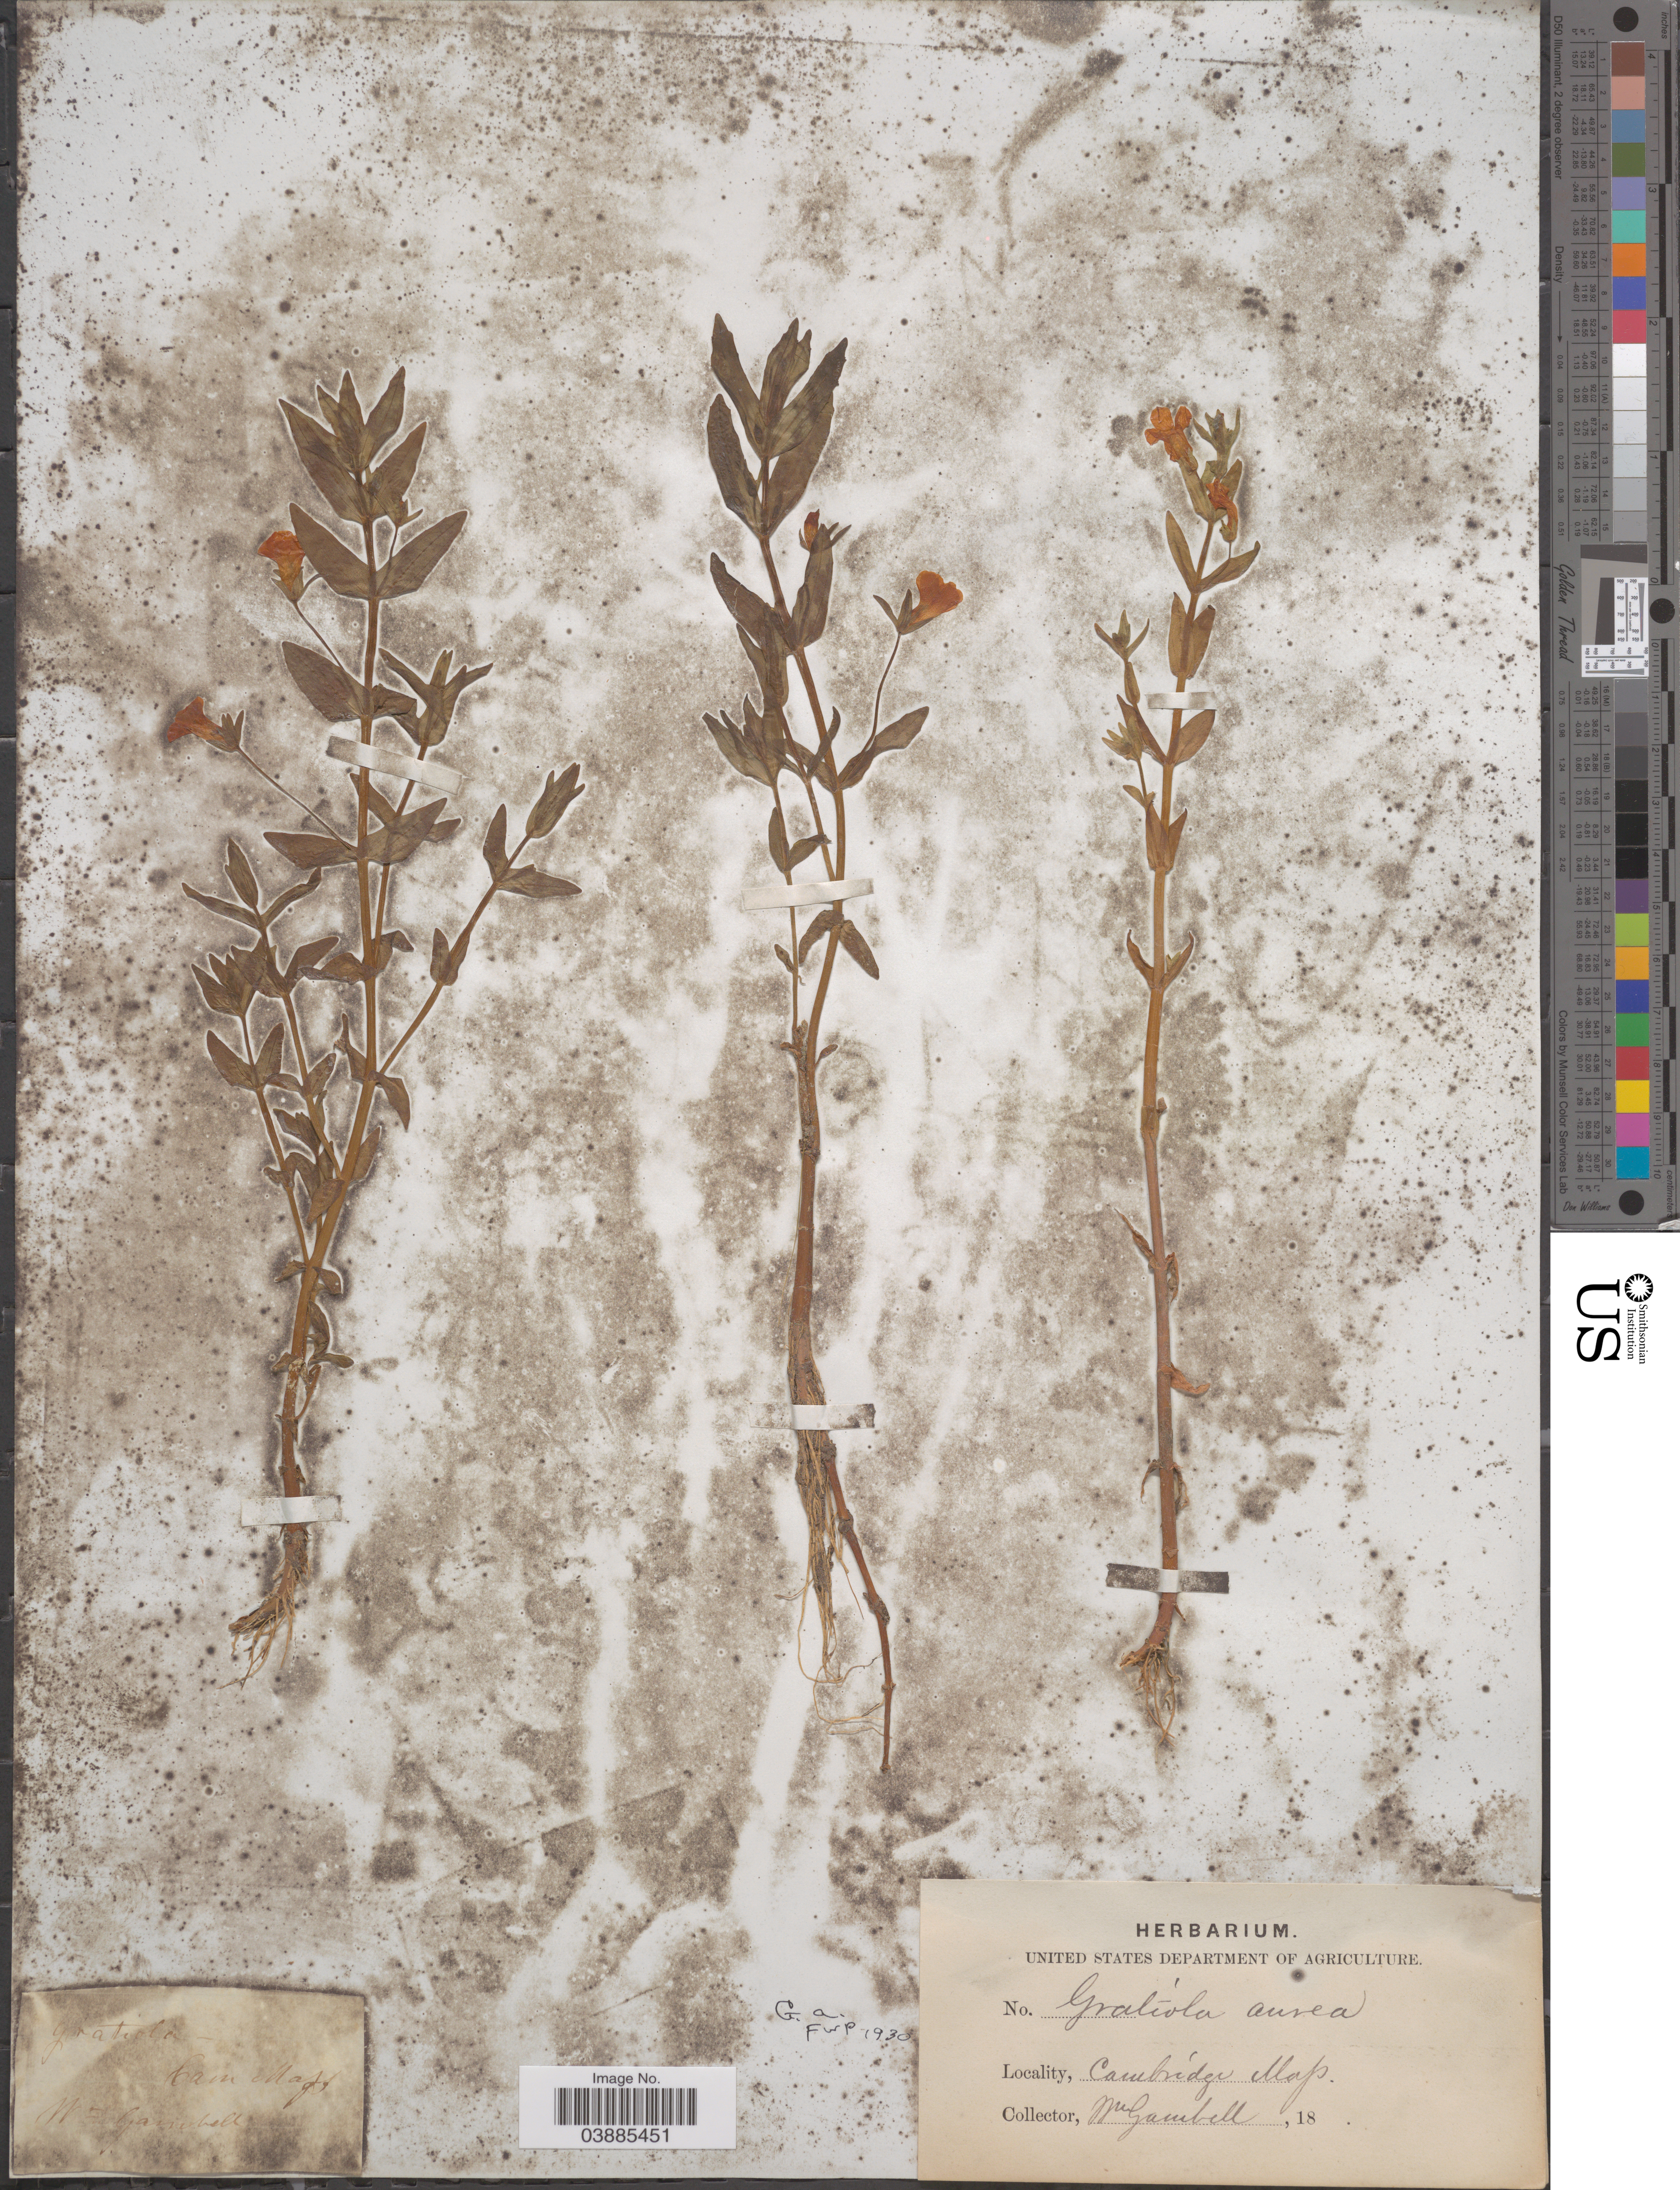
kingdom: Plantae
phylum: Tracheophyta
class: Magnoliopsida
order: Lamiales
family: Plantaginaceae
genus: Gratiola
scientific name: Gratiola aurea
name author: Pursh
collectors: W. Gambell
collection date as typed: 18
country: United States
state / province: Massachusetts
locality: Cambridge.